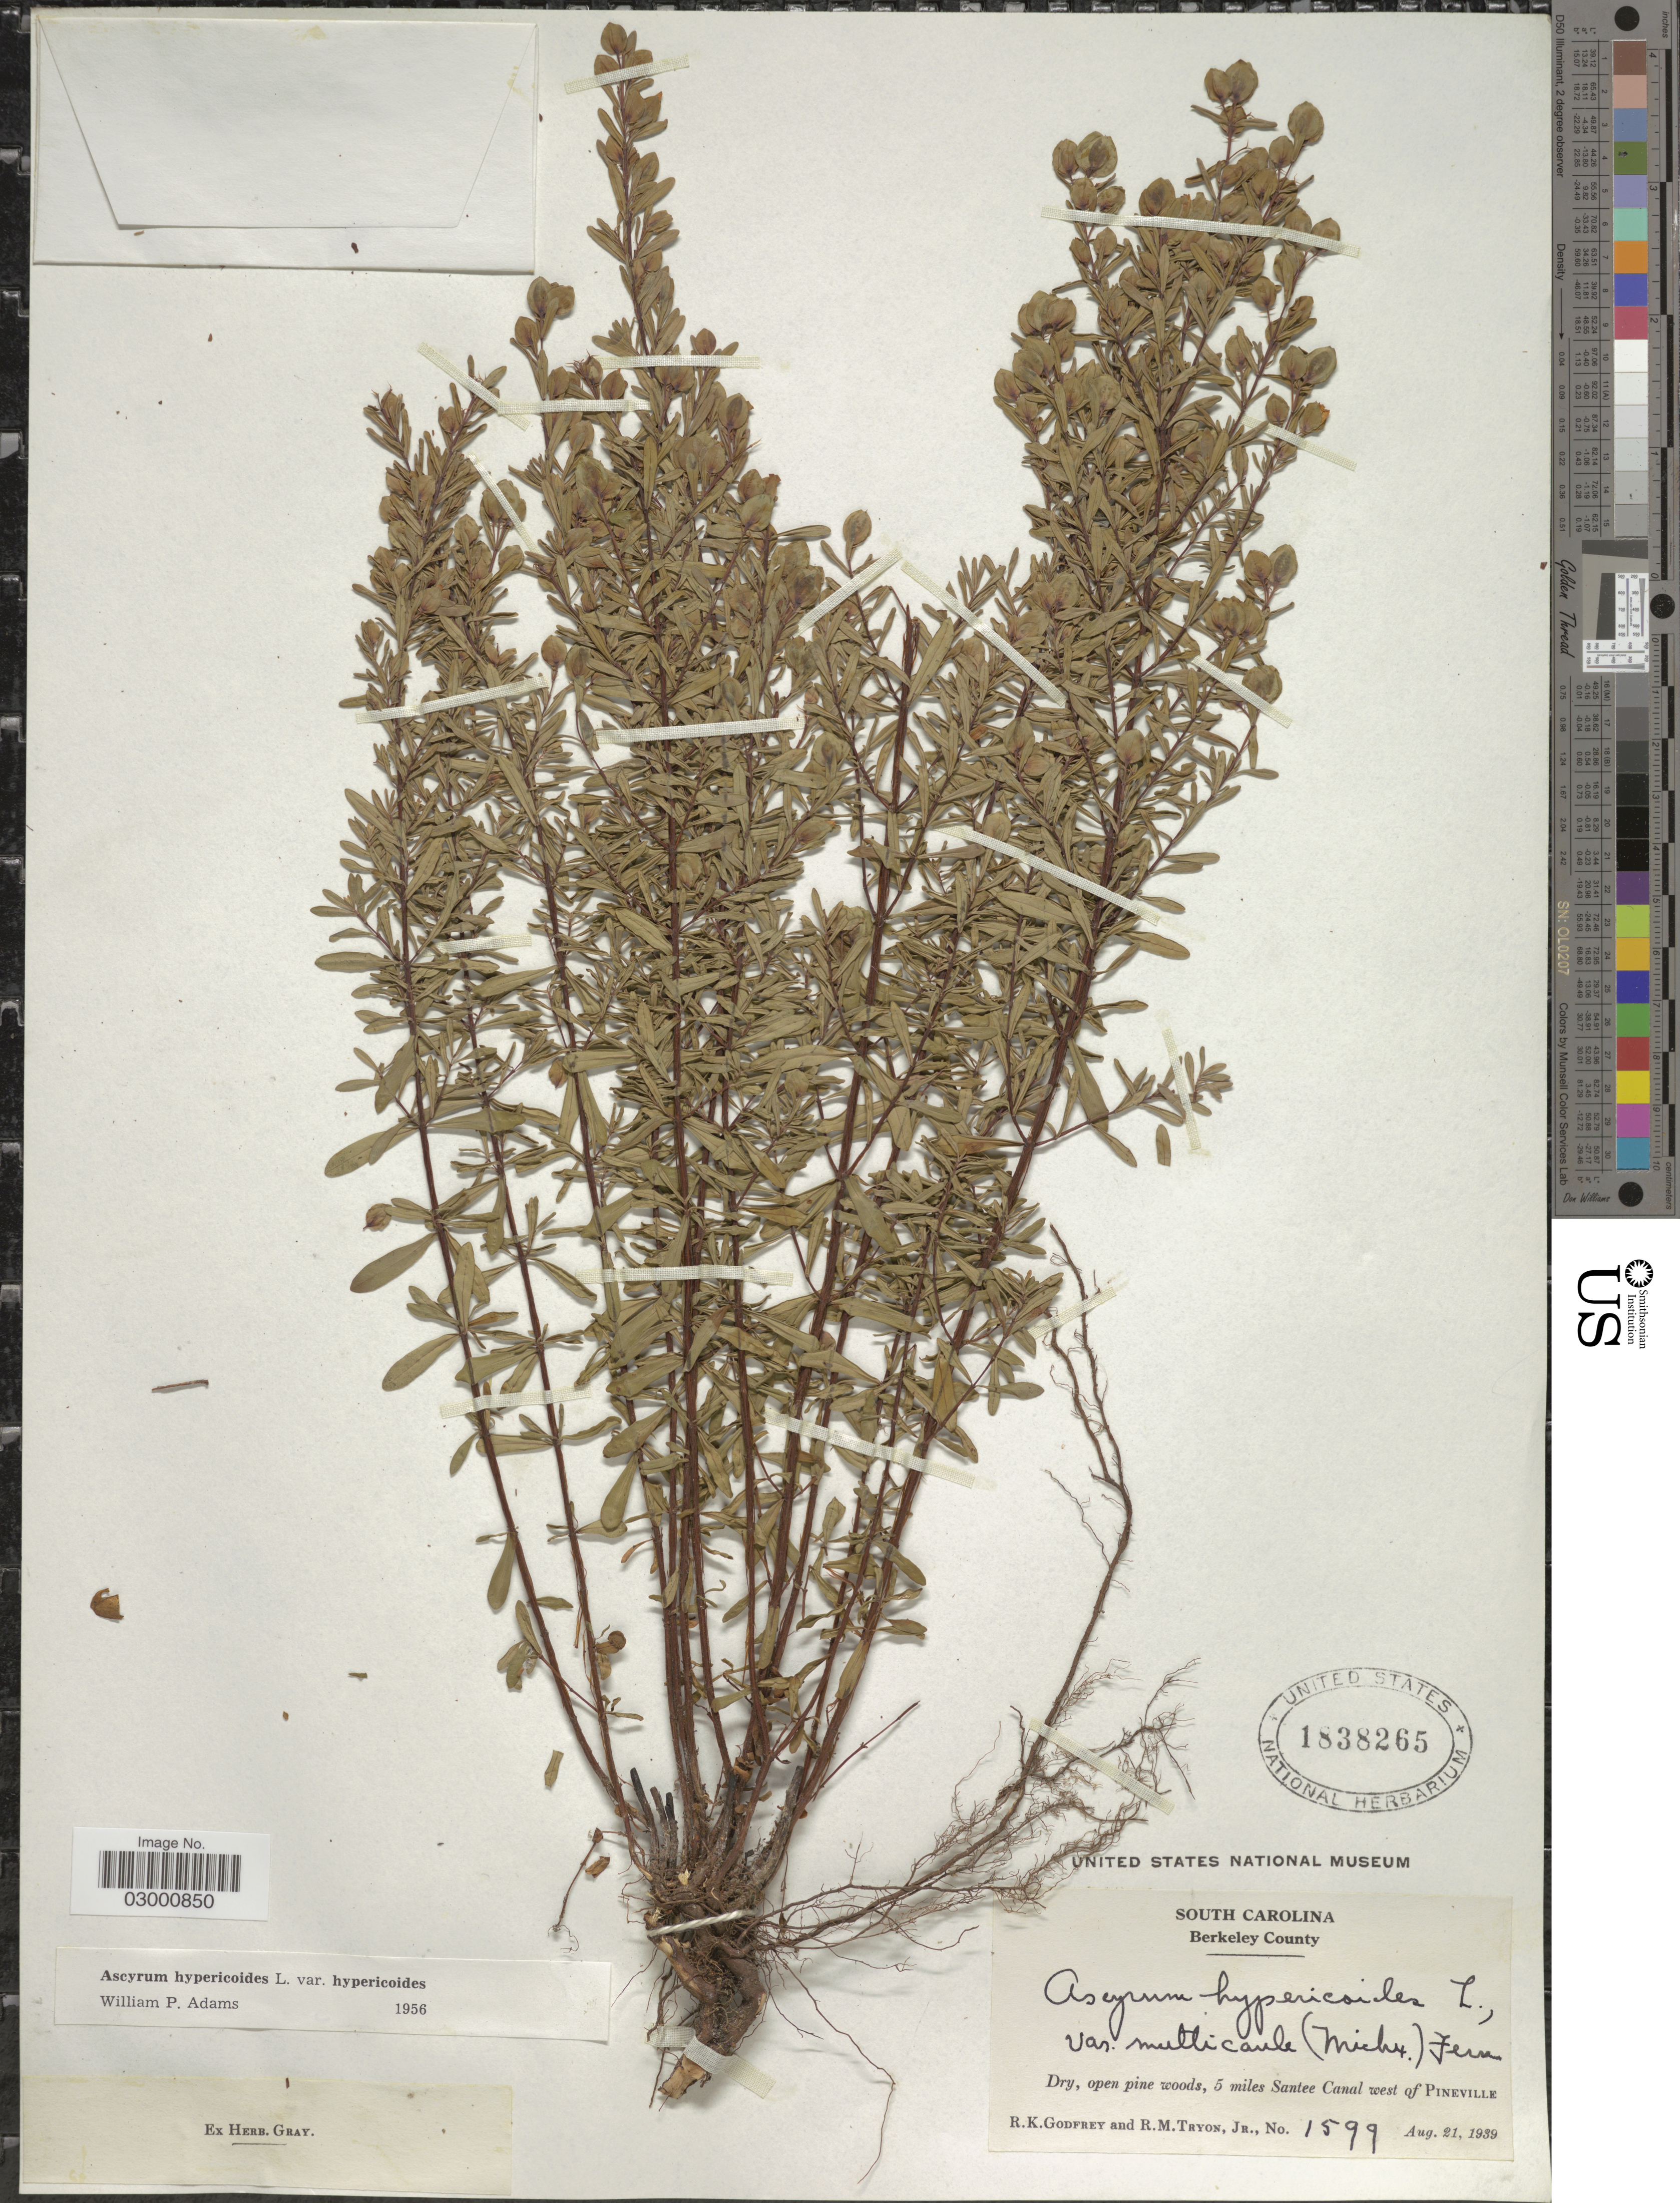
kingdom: Plantae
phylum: Tracheophyta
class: Magnoliopsida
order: Malpighiales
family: Hypericaceae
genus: Hypericum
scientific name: Hypericum hypericoides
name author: (L.) Crantz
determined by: Strong, Mark T., (BOT), Smithsonian Institution - National Museum of Natural History (UNITED STATES)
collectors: R. K. Godfrey & R. Tryon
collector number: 1599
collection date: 1939-08-21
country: United States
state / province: South Carolina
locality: Berkeley County. 5 miles Santee Canal west of Pineville.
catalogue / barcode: US 1838265